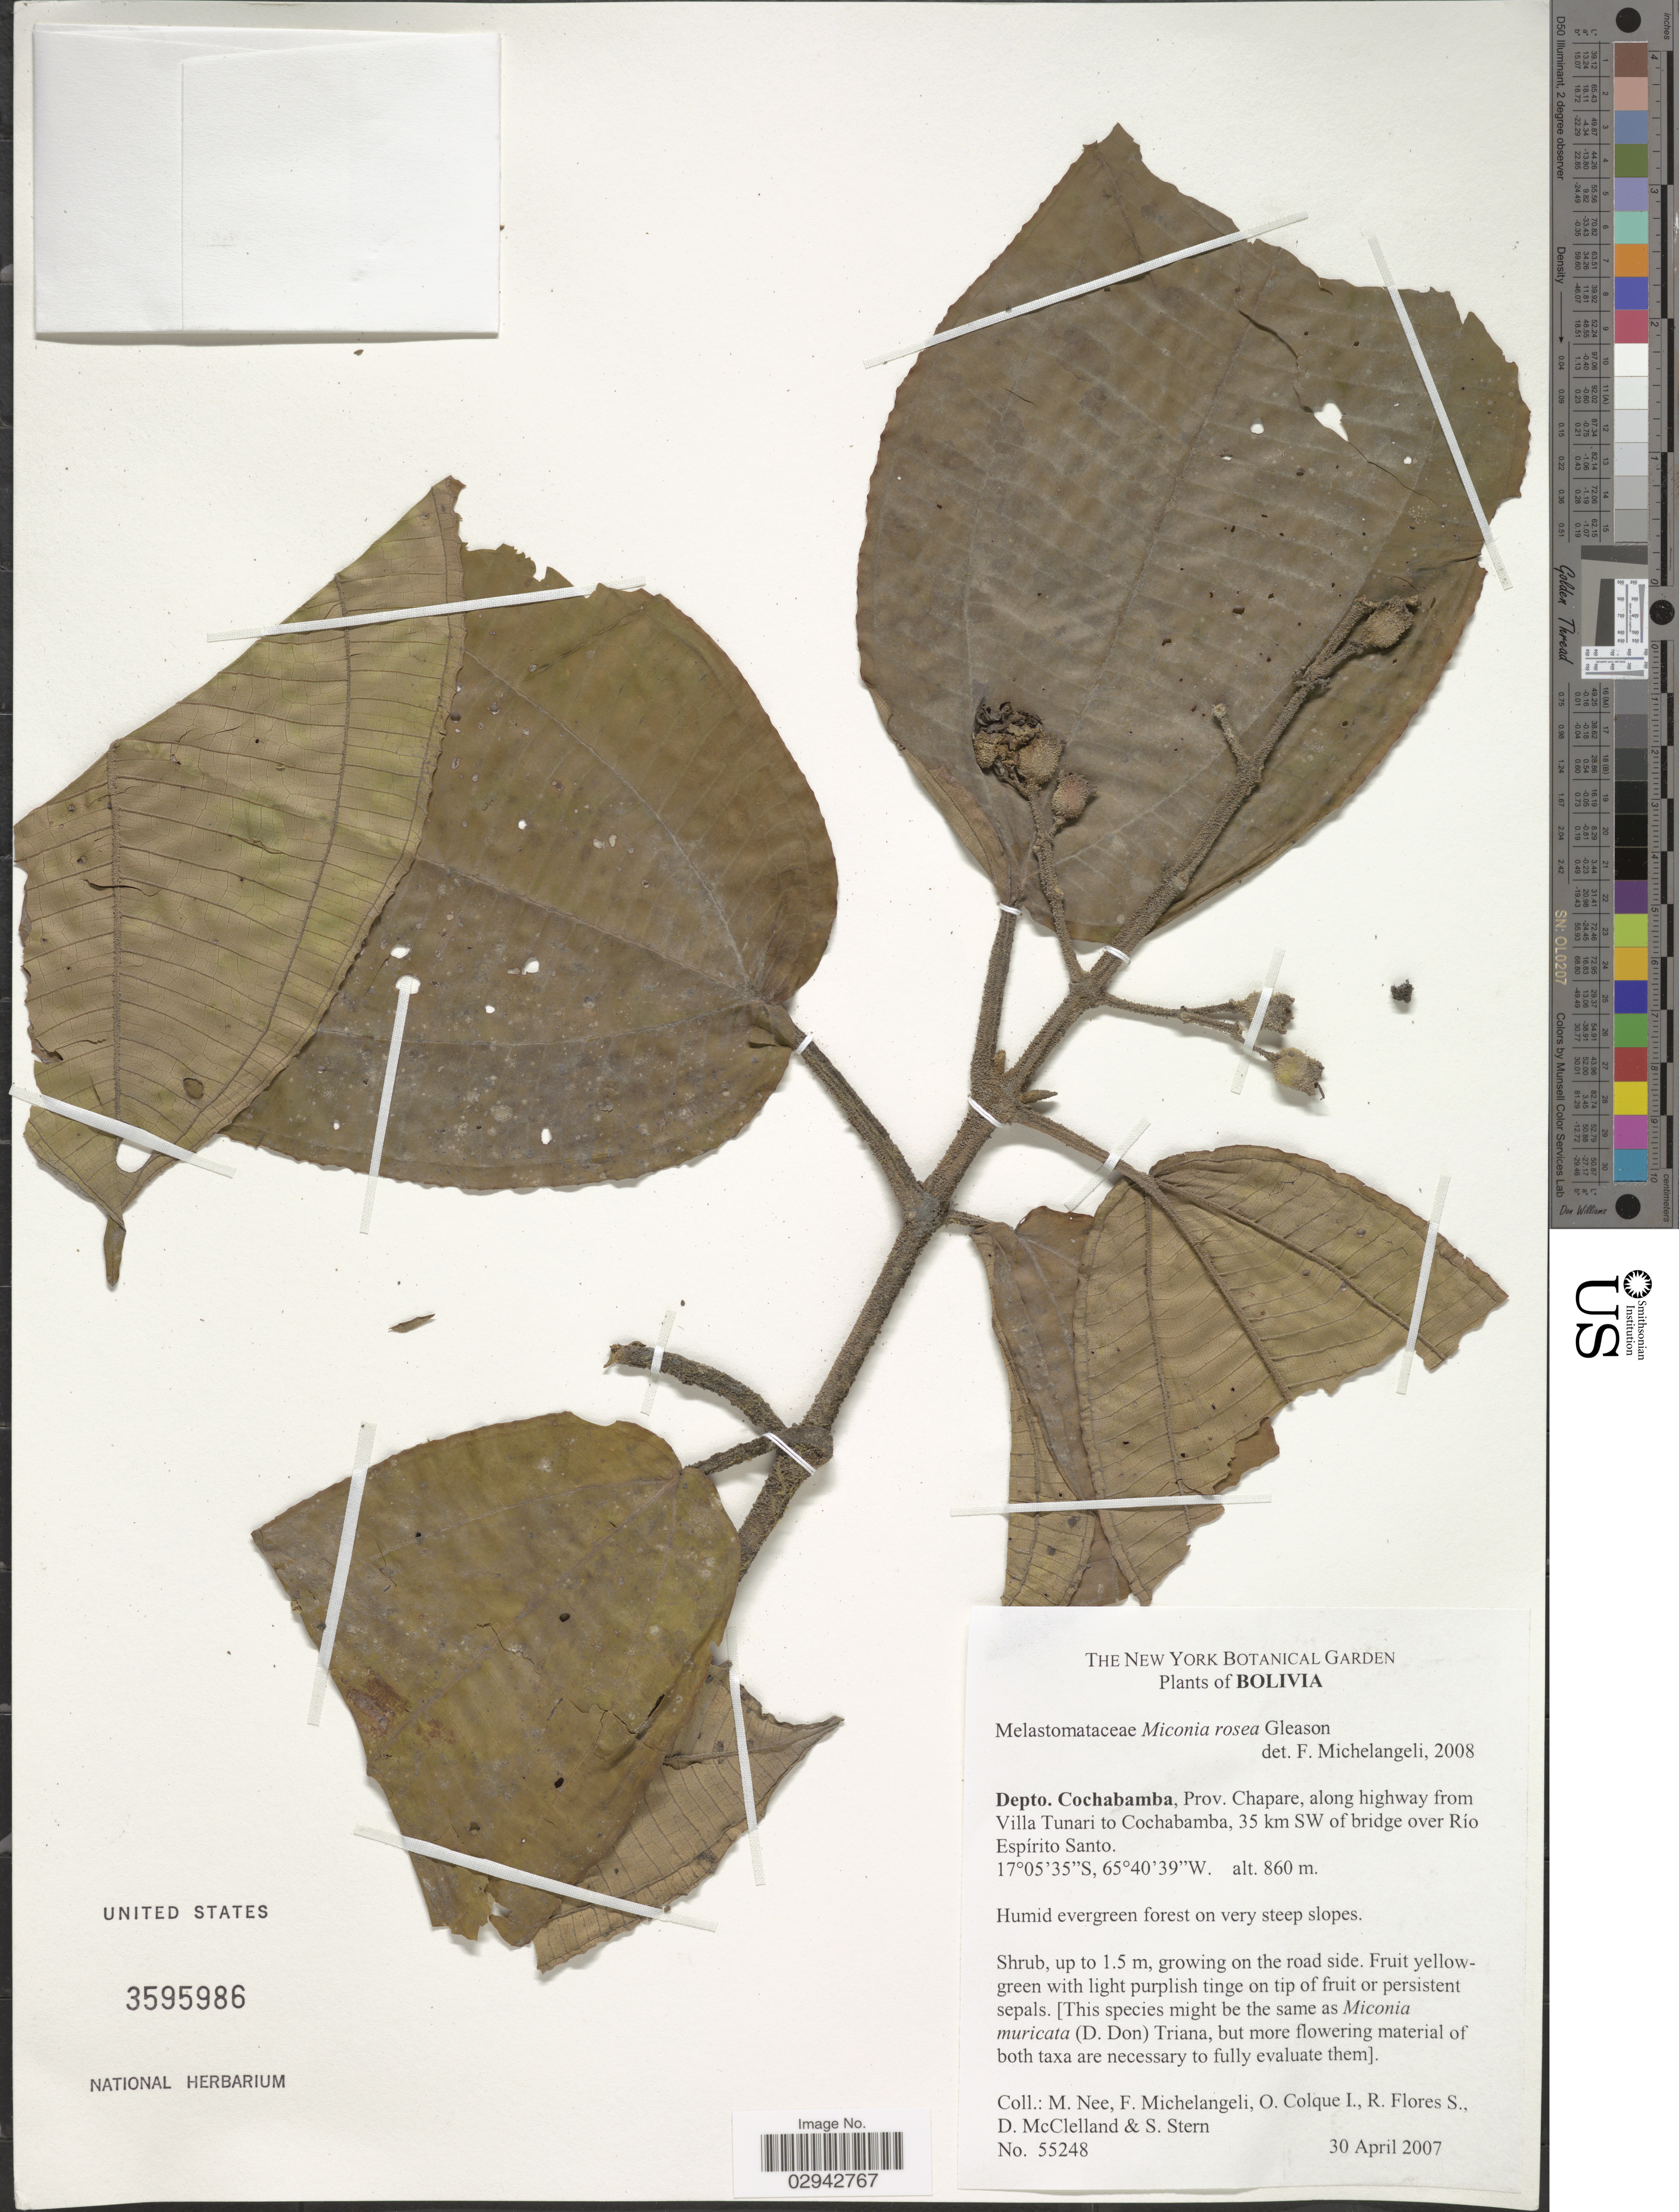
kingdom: Plantae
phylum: Tracheophyta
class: Magnoliopsida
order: Myrtales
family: Melastomataceae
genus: Miconia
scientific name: Miconia rosea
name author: Gleason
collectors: M. Nee, F. Michelangeli, O. Colque, R. Flores S. & et al.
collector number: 55248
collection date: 2007-04-30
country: Bolivia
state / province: Cochabamba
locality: Depto. Cochabamba, Prov. Chapare, along highway from Villa Tunari to Cochabamba, 35 km SW of bridge over Río Espírito Santo.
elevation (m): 860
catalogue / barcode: US 3595986